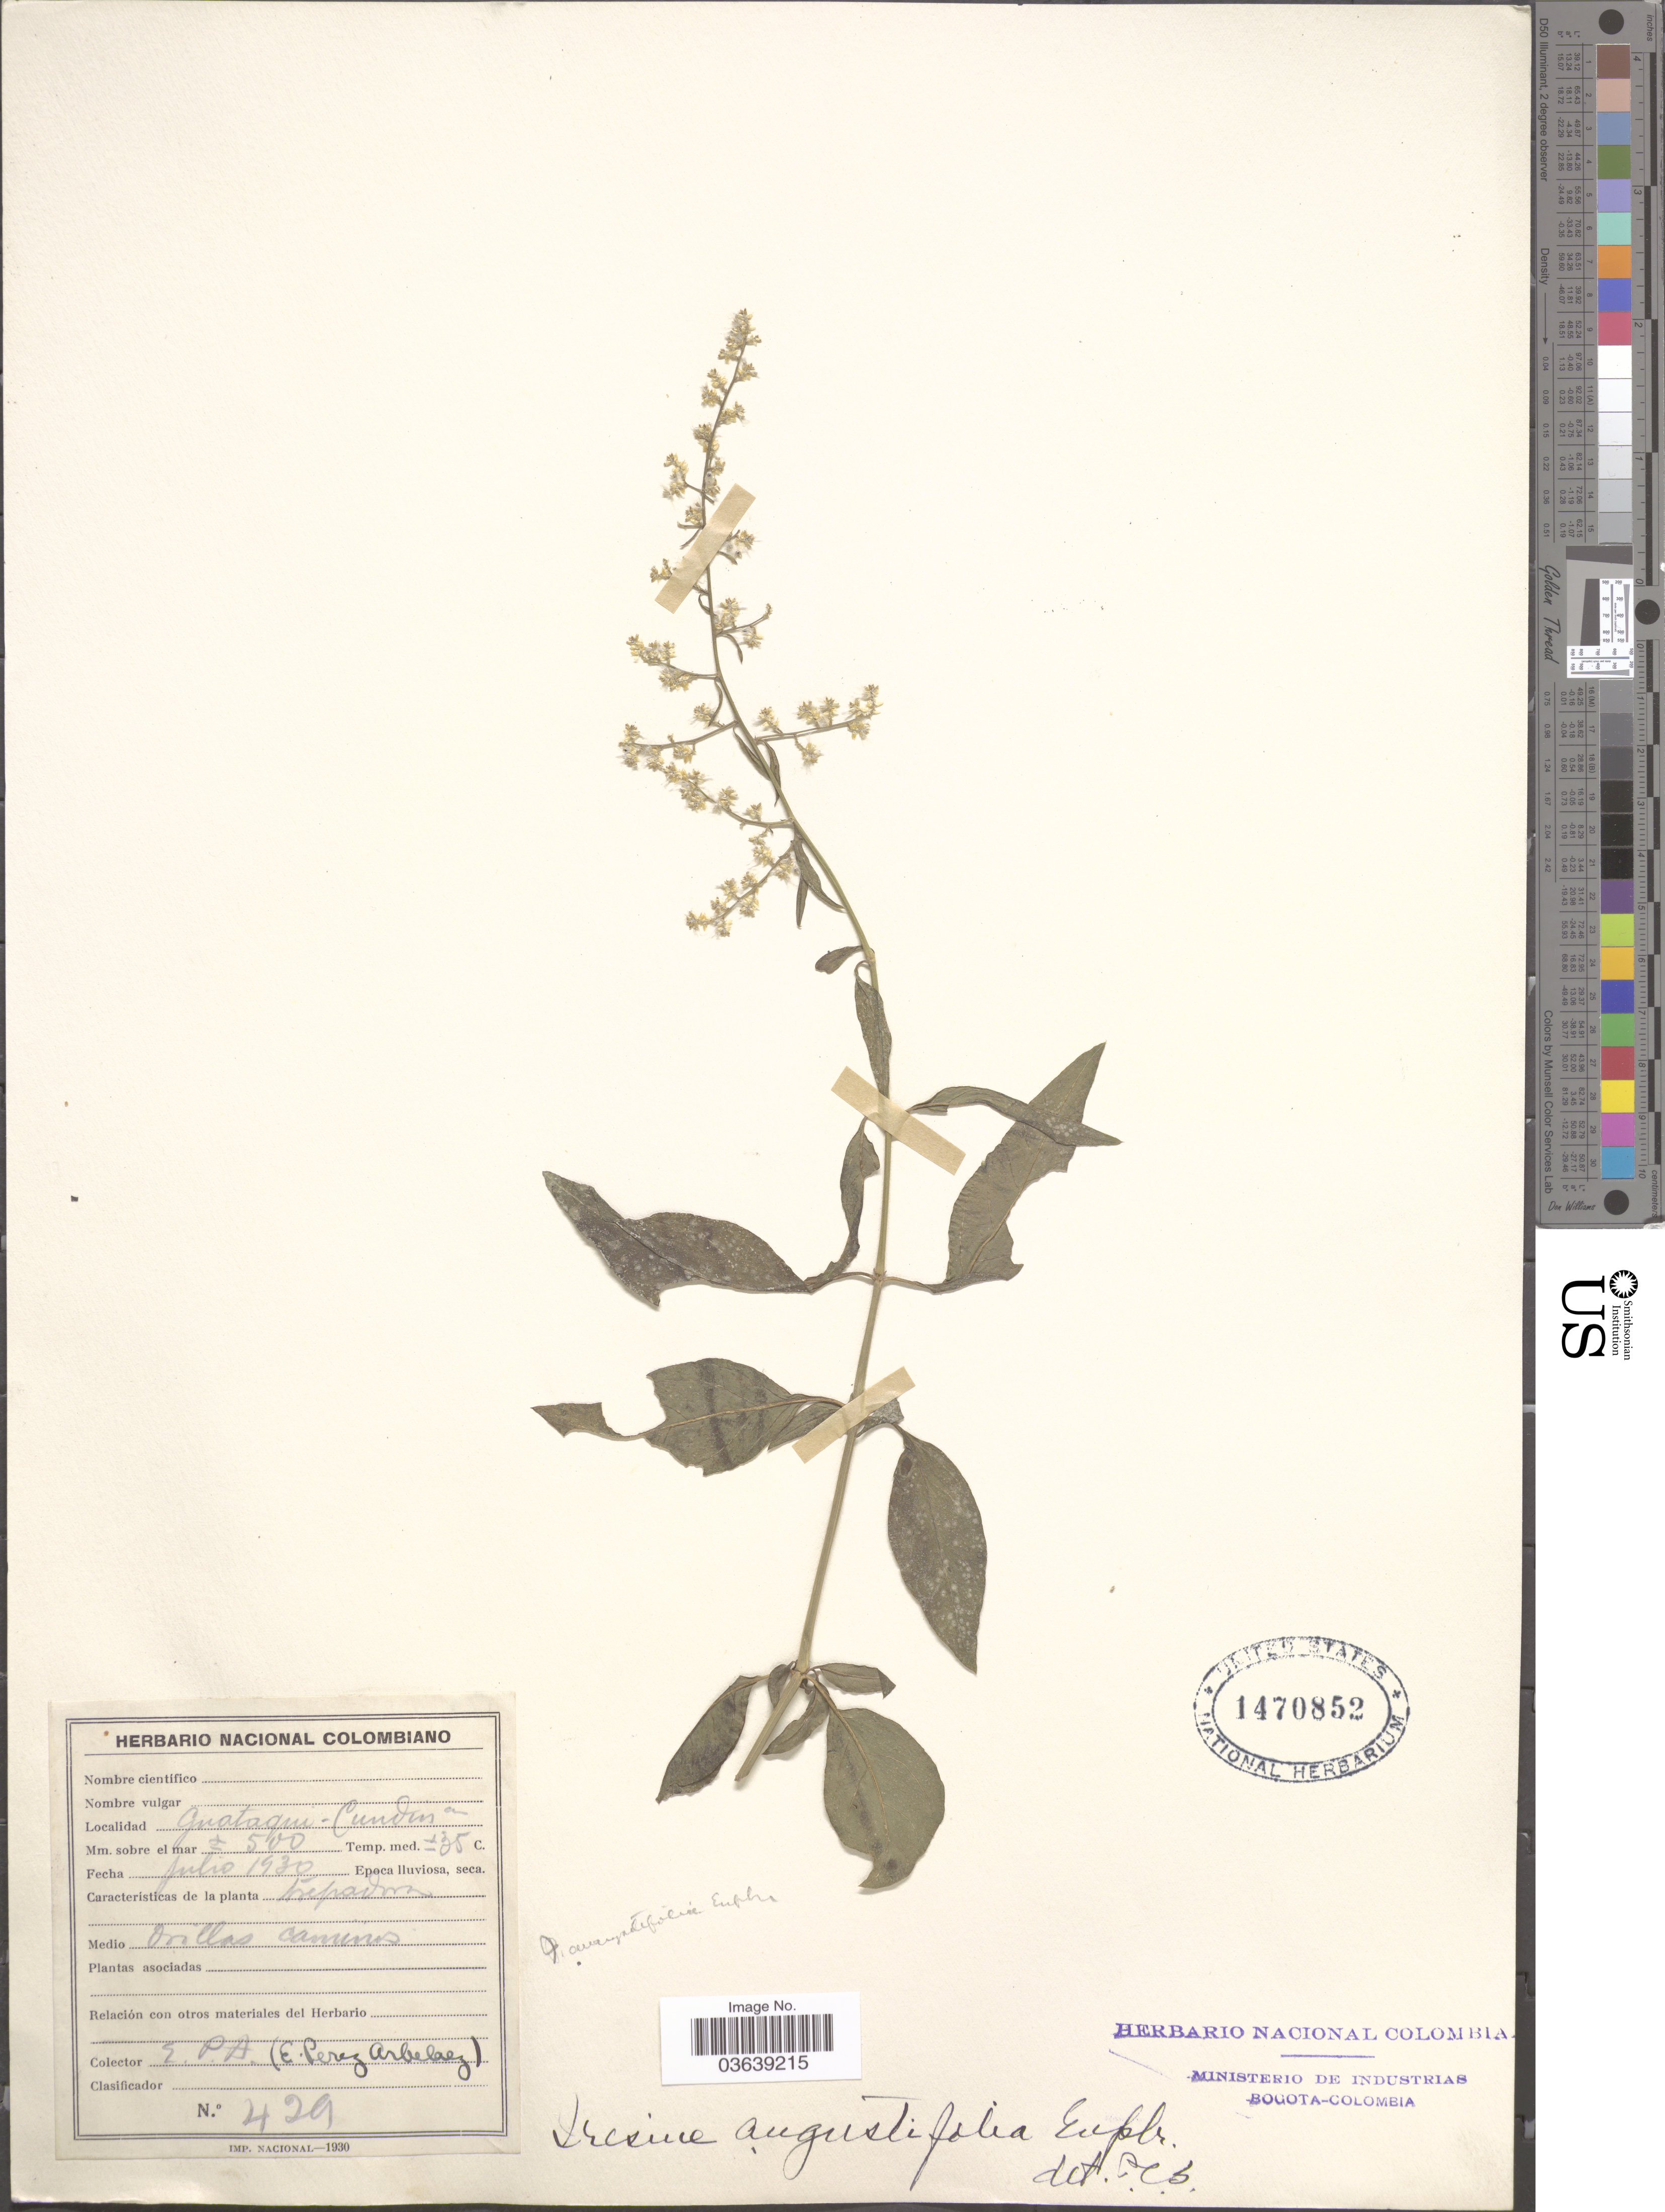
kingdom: Plantae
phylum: Tracheophyta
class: Magnoliopsida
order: Caryophyllales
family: Amaranthaceae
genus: Iresine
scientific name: Iresine angustifolia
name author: Euphrasén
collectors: E. Pérez Arbeláez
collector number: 429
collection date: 1930-07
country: Colombia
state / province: Cundinamarca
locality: Guataqui-Cundina.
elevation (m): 500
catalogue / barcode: US 1470852